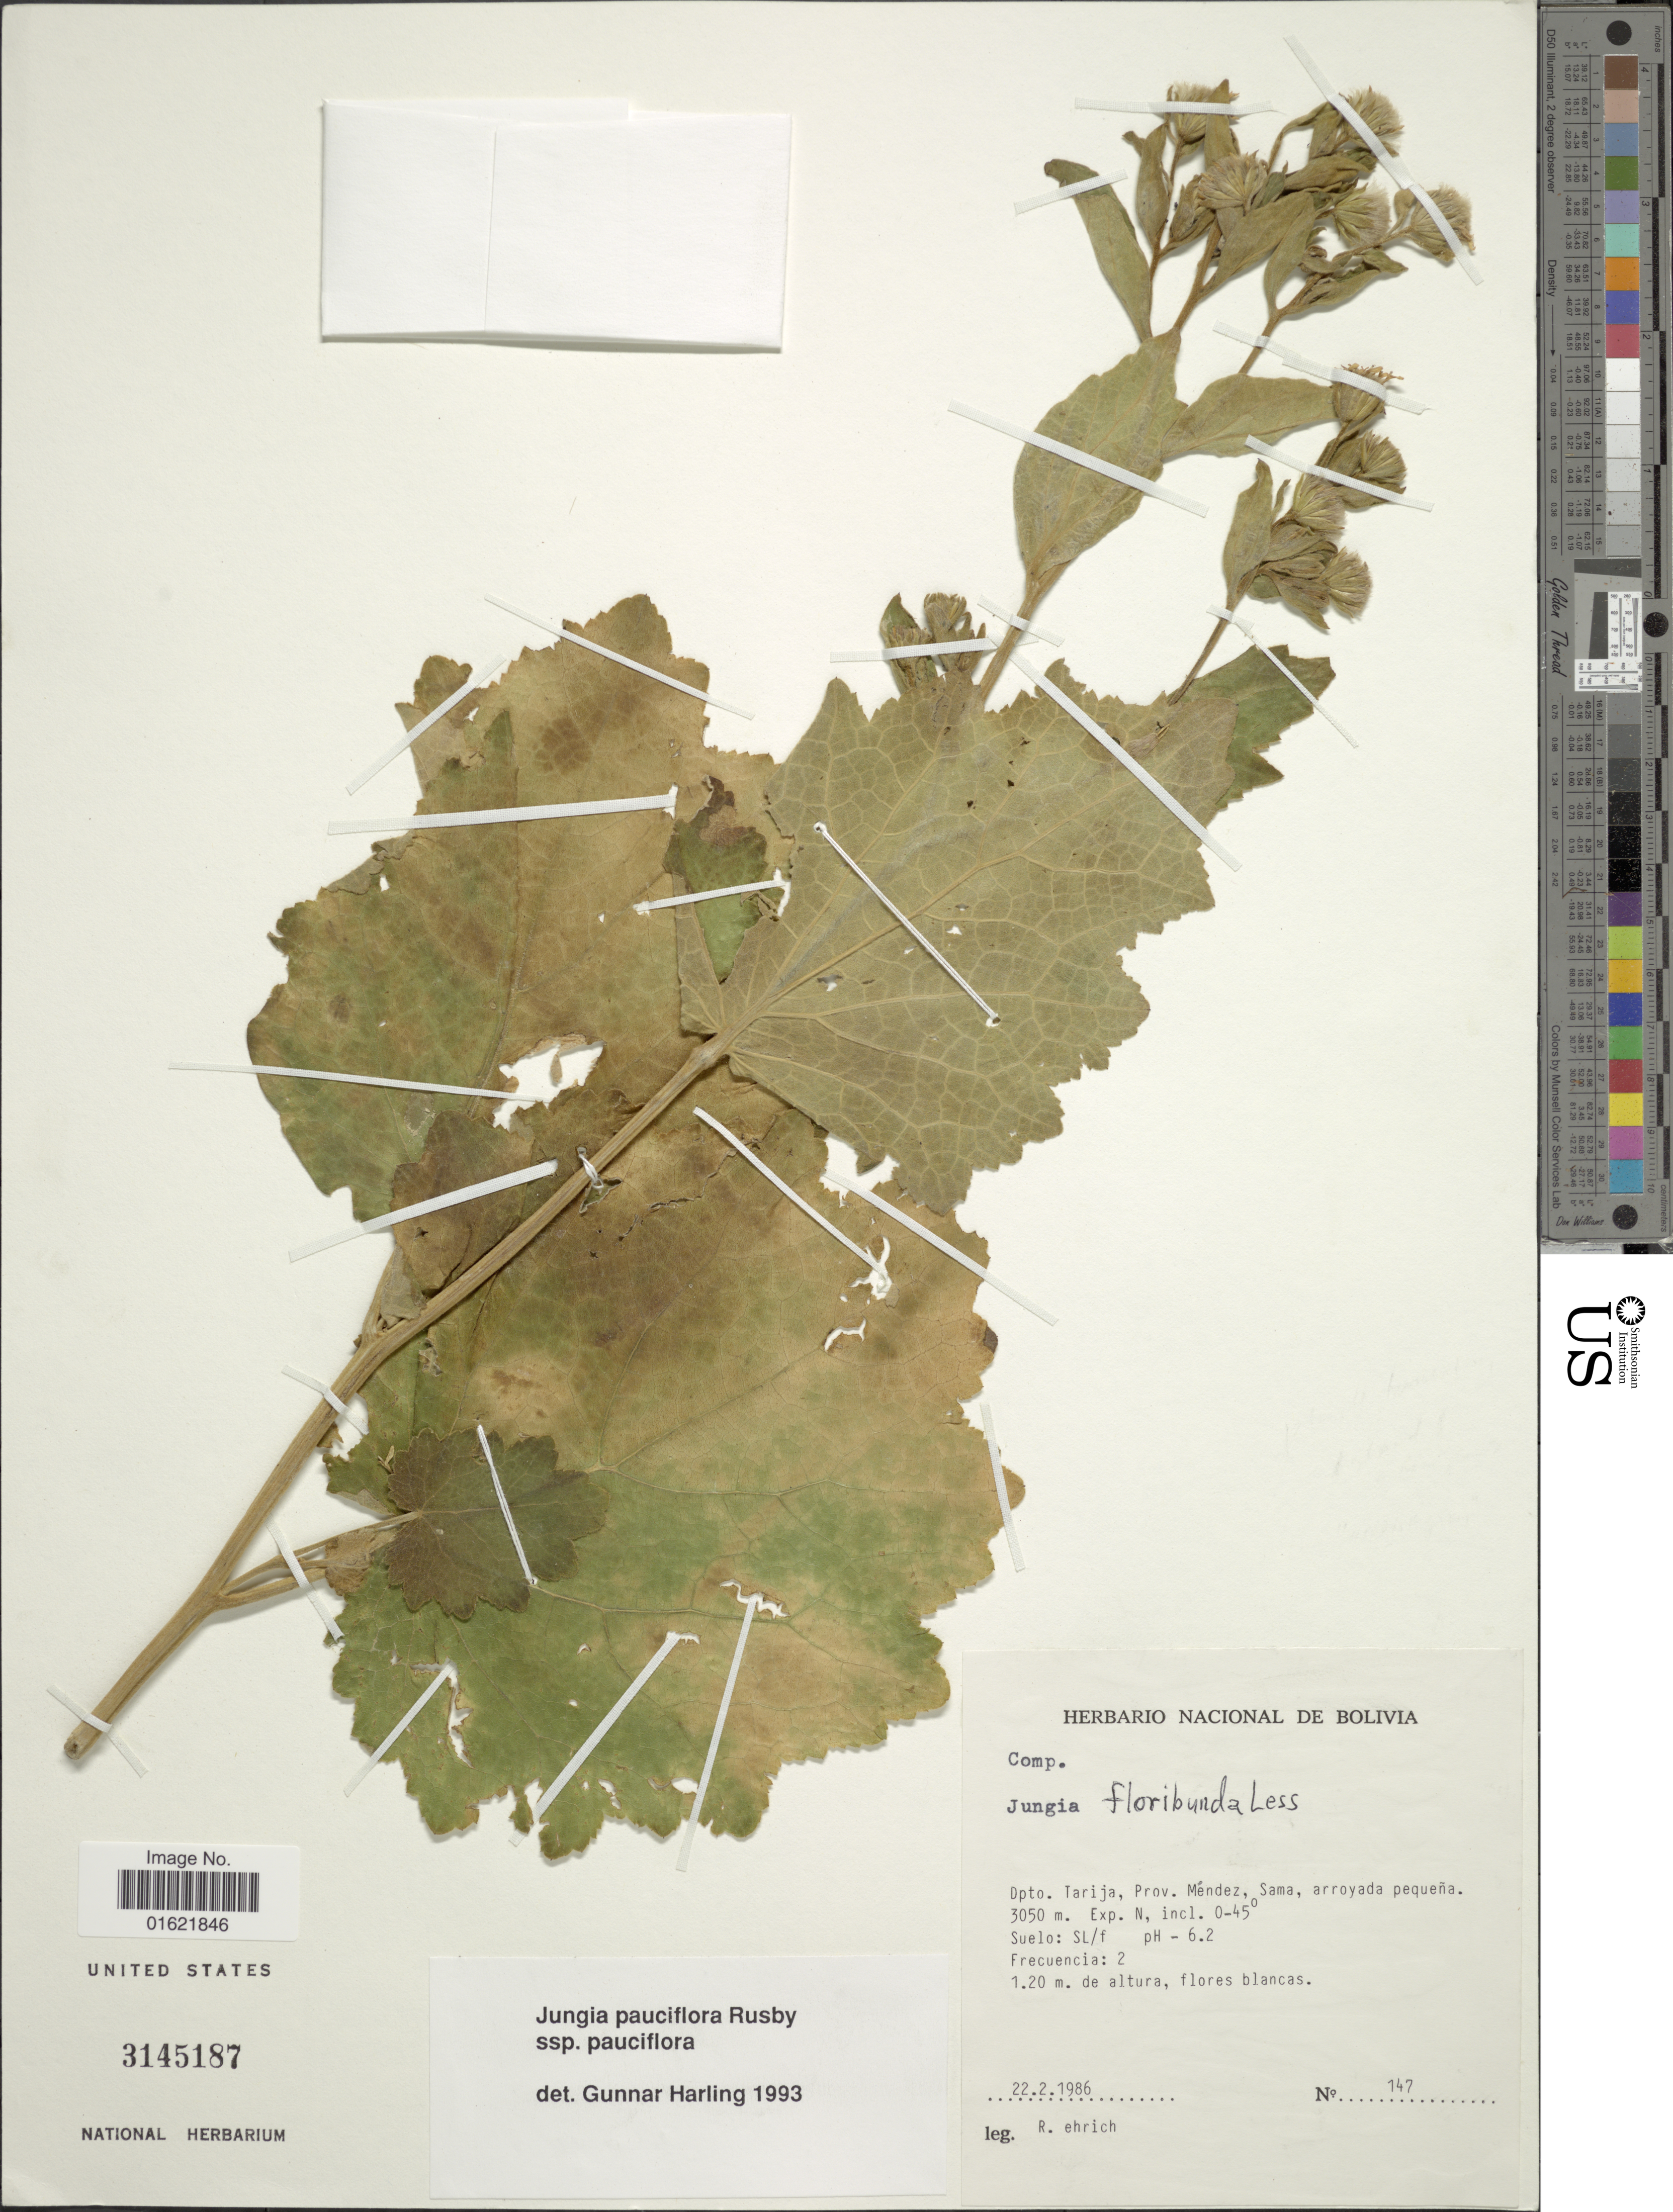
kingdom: Plantae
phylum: Tracheophyta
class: Magnoliopsida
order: Asterales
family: Asteraceae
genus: Jungia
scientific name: Jungia pauciflora subsp. pauciflora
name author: Rusby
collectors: R. Ehrich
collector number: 147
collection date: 1986-02-22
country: Bolivia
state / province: Tarija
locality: Dpto. Tarija. Prov. Mendez, Sama, arroyada pequena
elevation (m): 3050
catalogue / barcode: US 3145187